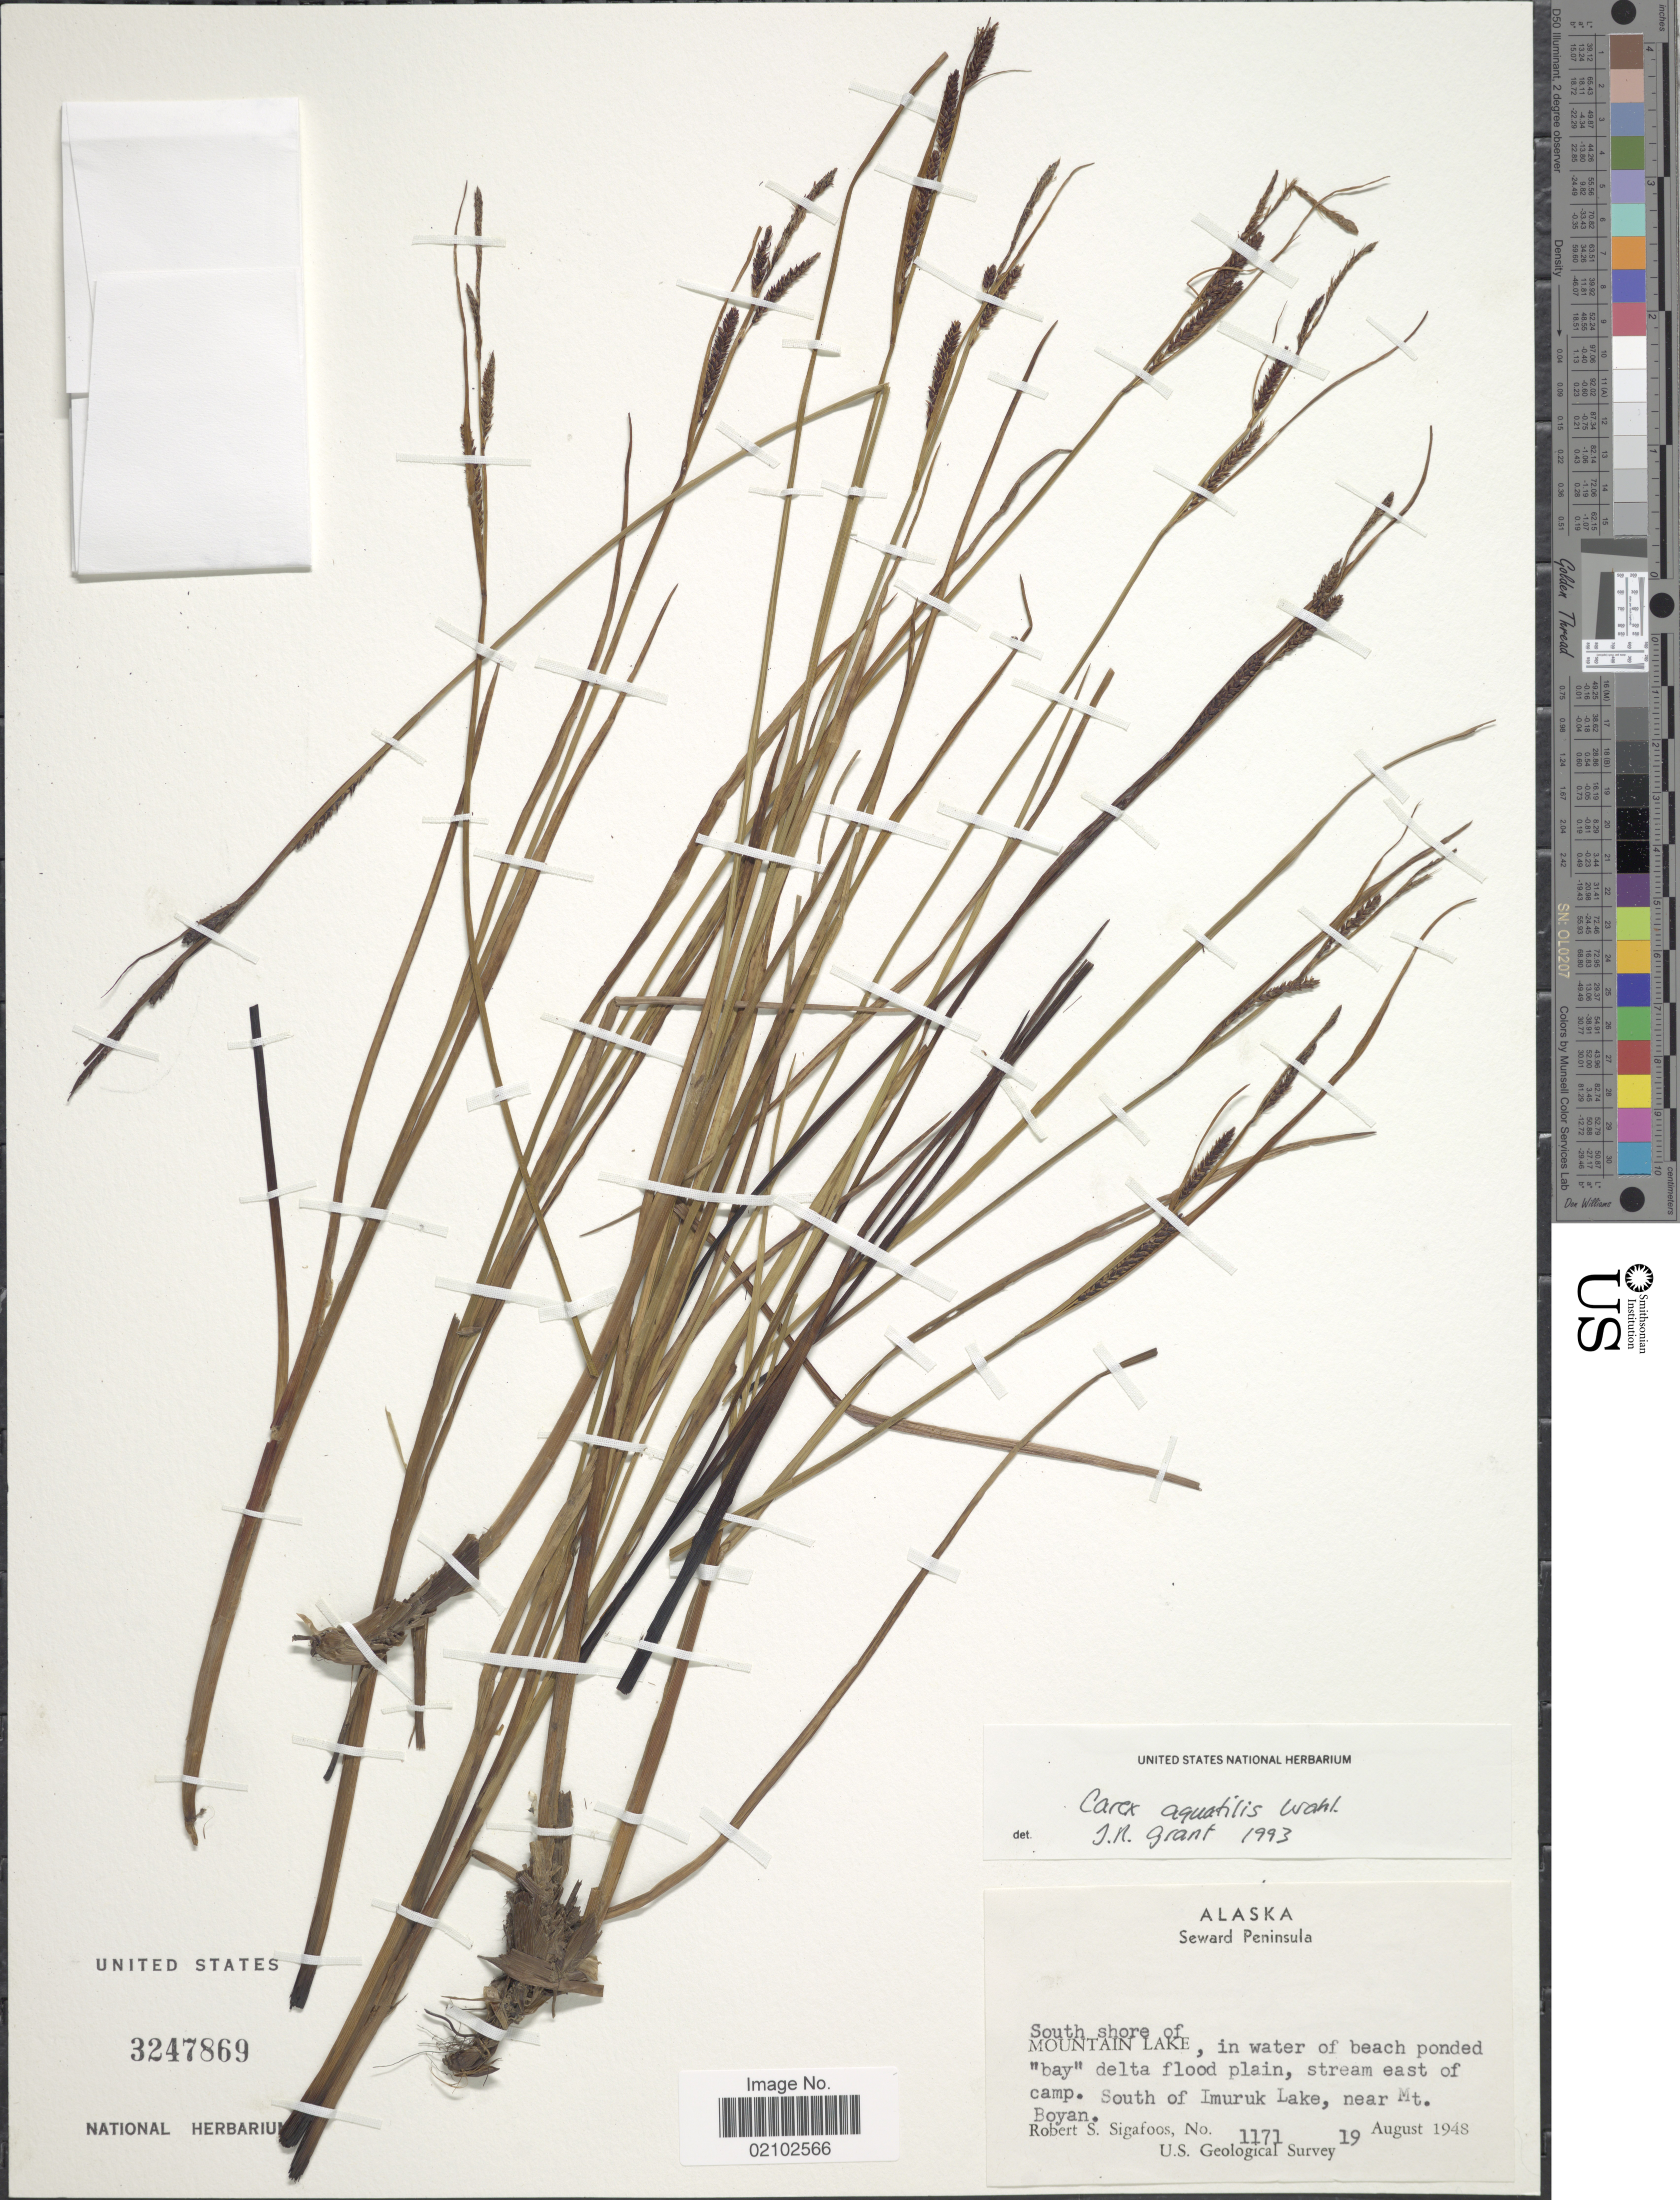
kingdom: Plantae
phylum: Tracheophyta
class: Liliopsida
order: Poales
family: Cyperaceae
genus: Carex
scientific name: Carex aquatilis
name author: Wahlenb.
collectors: R. Sigafoos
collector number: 1171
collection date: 1948-08-19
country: United States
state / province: Alaska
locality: Seward Peninsula, South shore or Mountain Lake, in water of beach ponded 'bay' delta flood plain, stream east of camp. South of Imuruk Lake, near Mt Boyan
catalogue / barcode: US 3247869